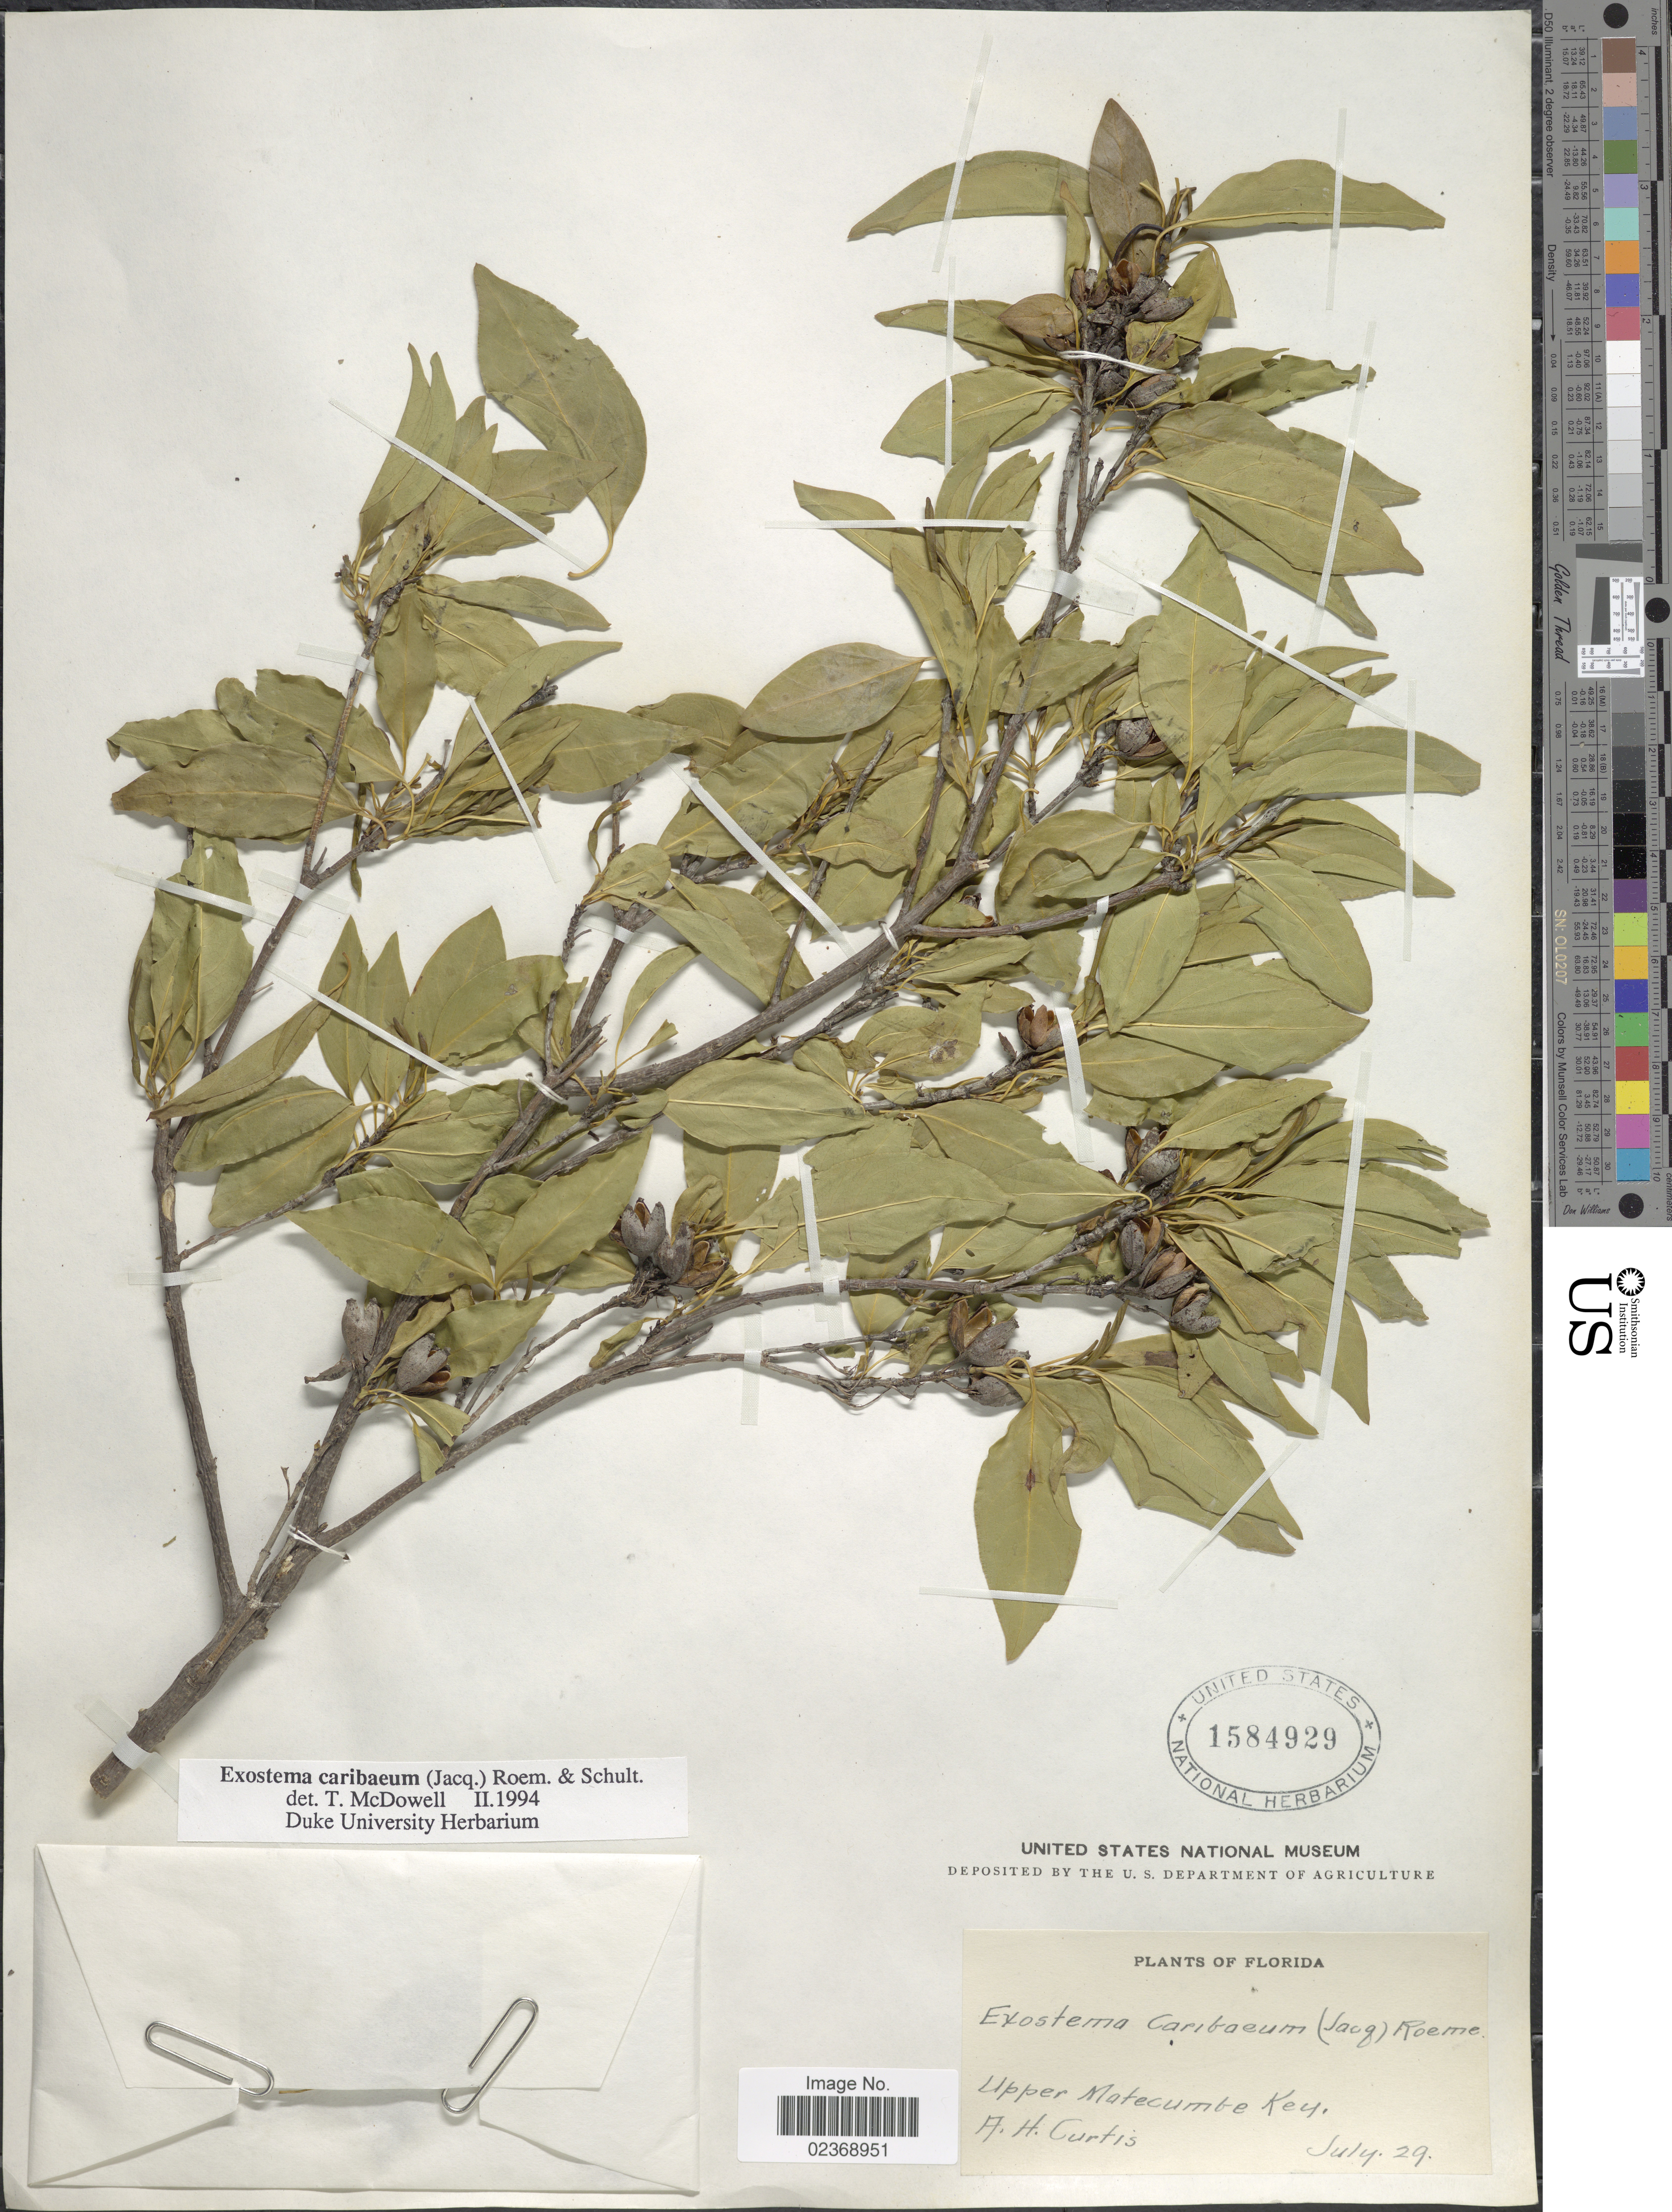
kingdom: Plantae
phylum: Tracheophyta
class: Magnoliopsida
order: Gentianales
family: Rubiaceae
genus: Exostema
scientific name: Exostema caribaeum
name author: (Jacq.) Roem. & Schult.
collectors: A. Curtis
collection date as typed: Transcribed d/m/y: /7/29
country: United States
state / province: Florida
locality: Upper Matecumbe Key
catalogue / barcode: US 1584929